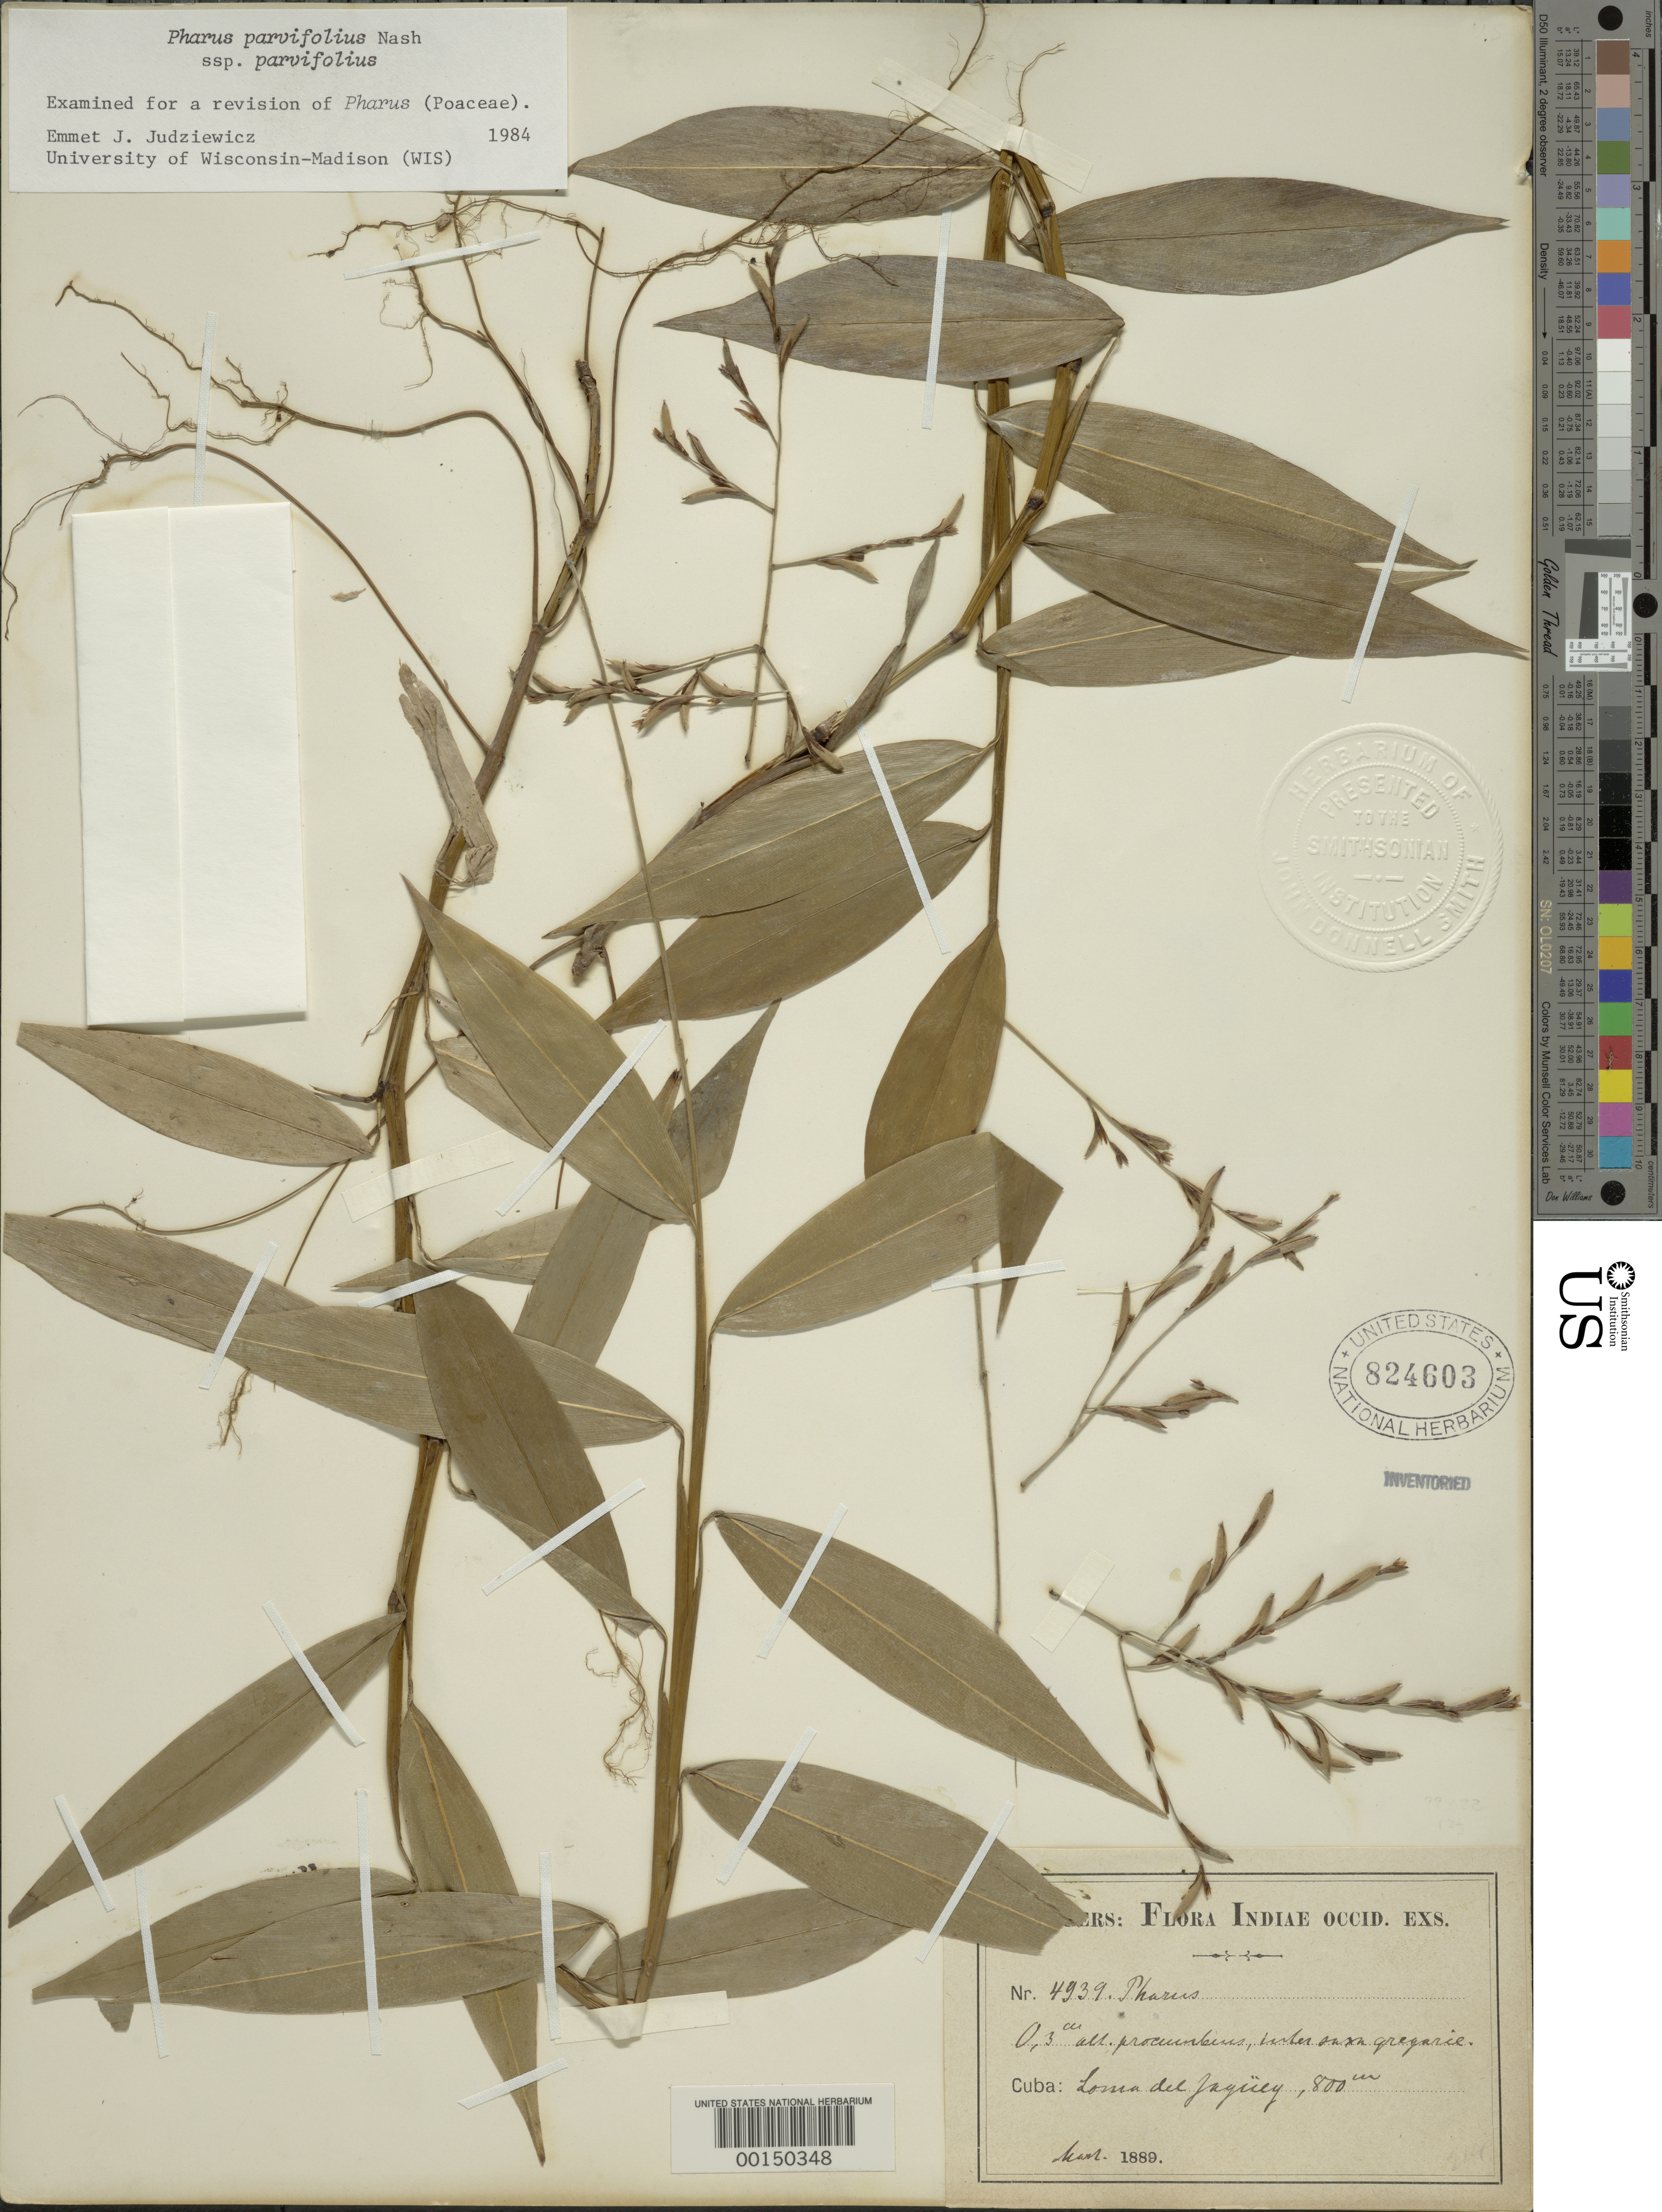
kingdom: Plantae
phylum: Tracheophyta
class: Liliopsida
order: Poales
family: Poaceae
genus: Pharus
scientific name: Pharus parvifolius subsp. parvifolius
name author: Nash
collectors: H. F. A. von Eggers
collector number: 4939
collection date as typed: Mar 1889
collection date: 1889-03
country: Cuba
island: Greater Antilles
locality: Loma del Jaguey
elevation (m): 800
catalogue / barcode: US 824603